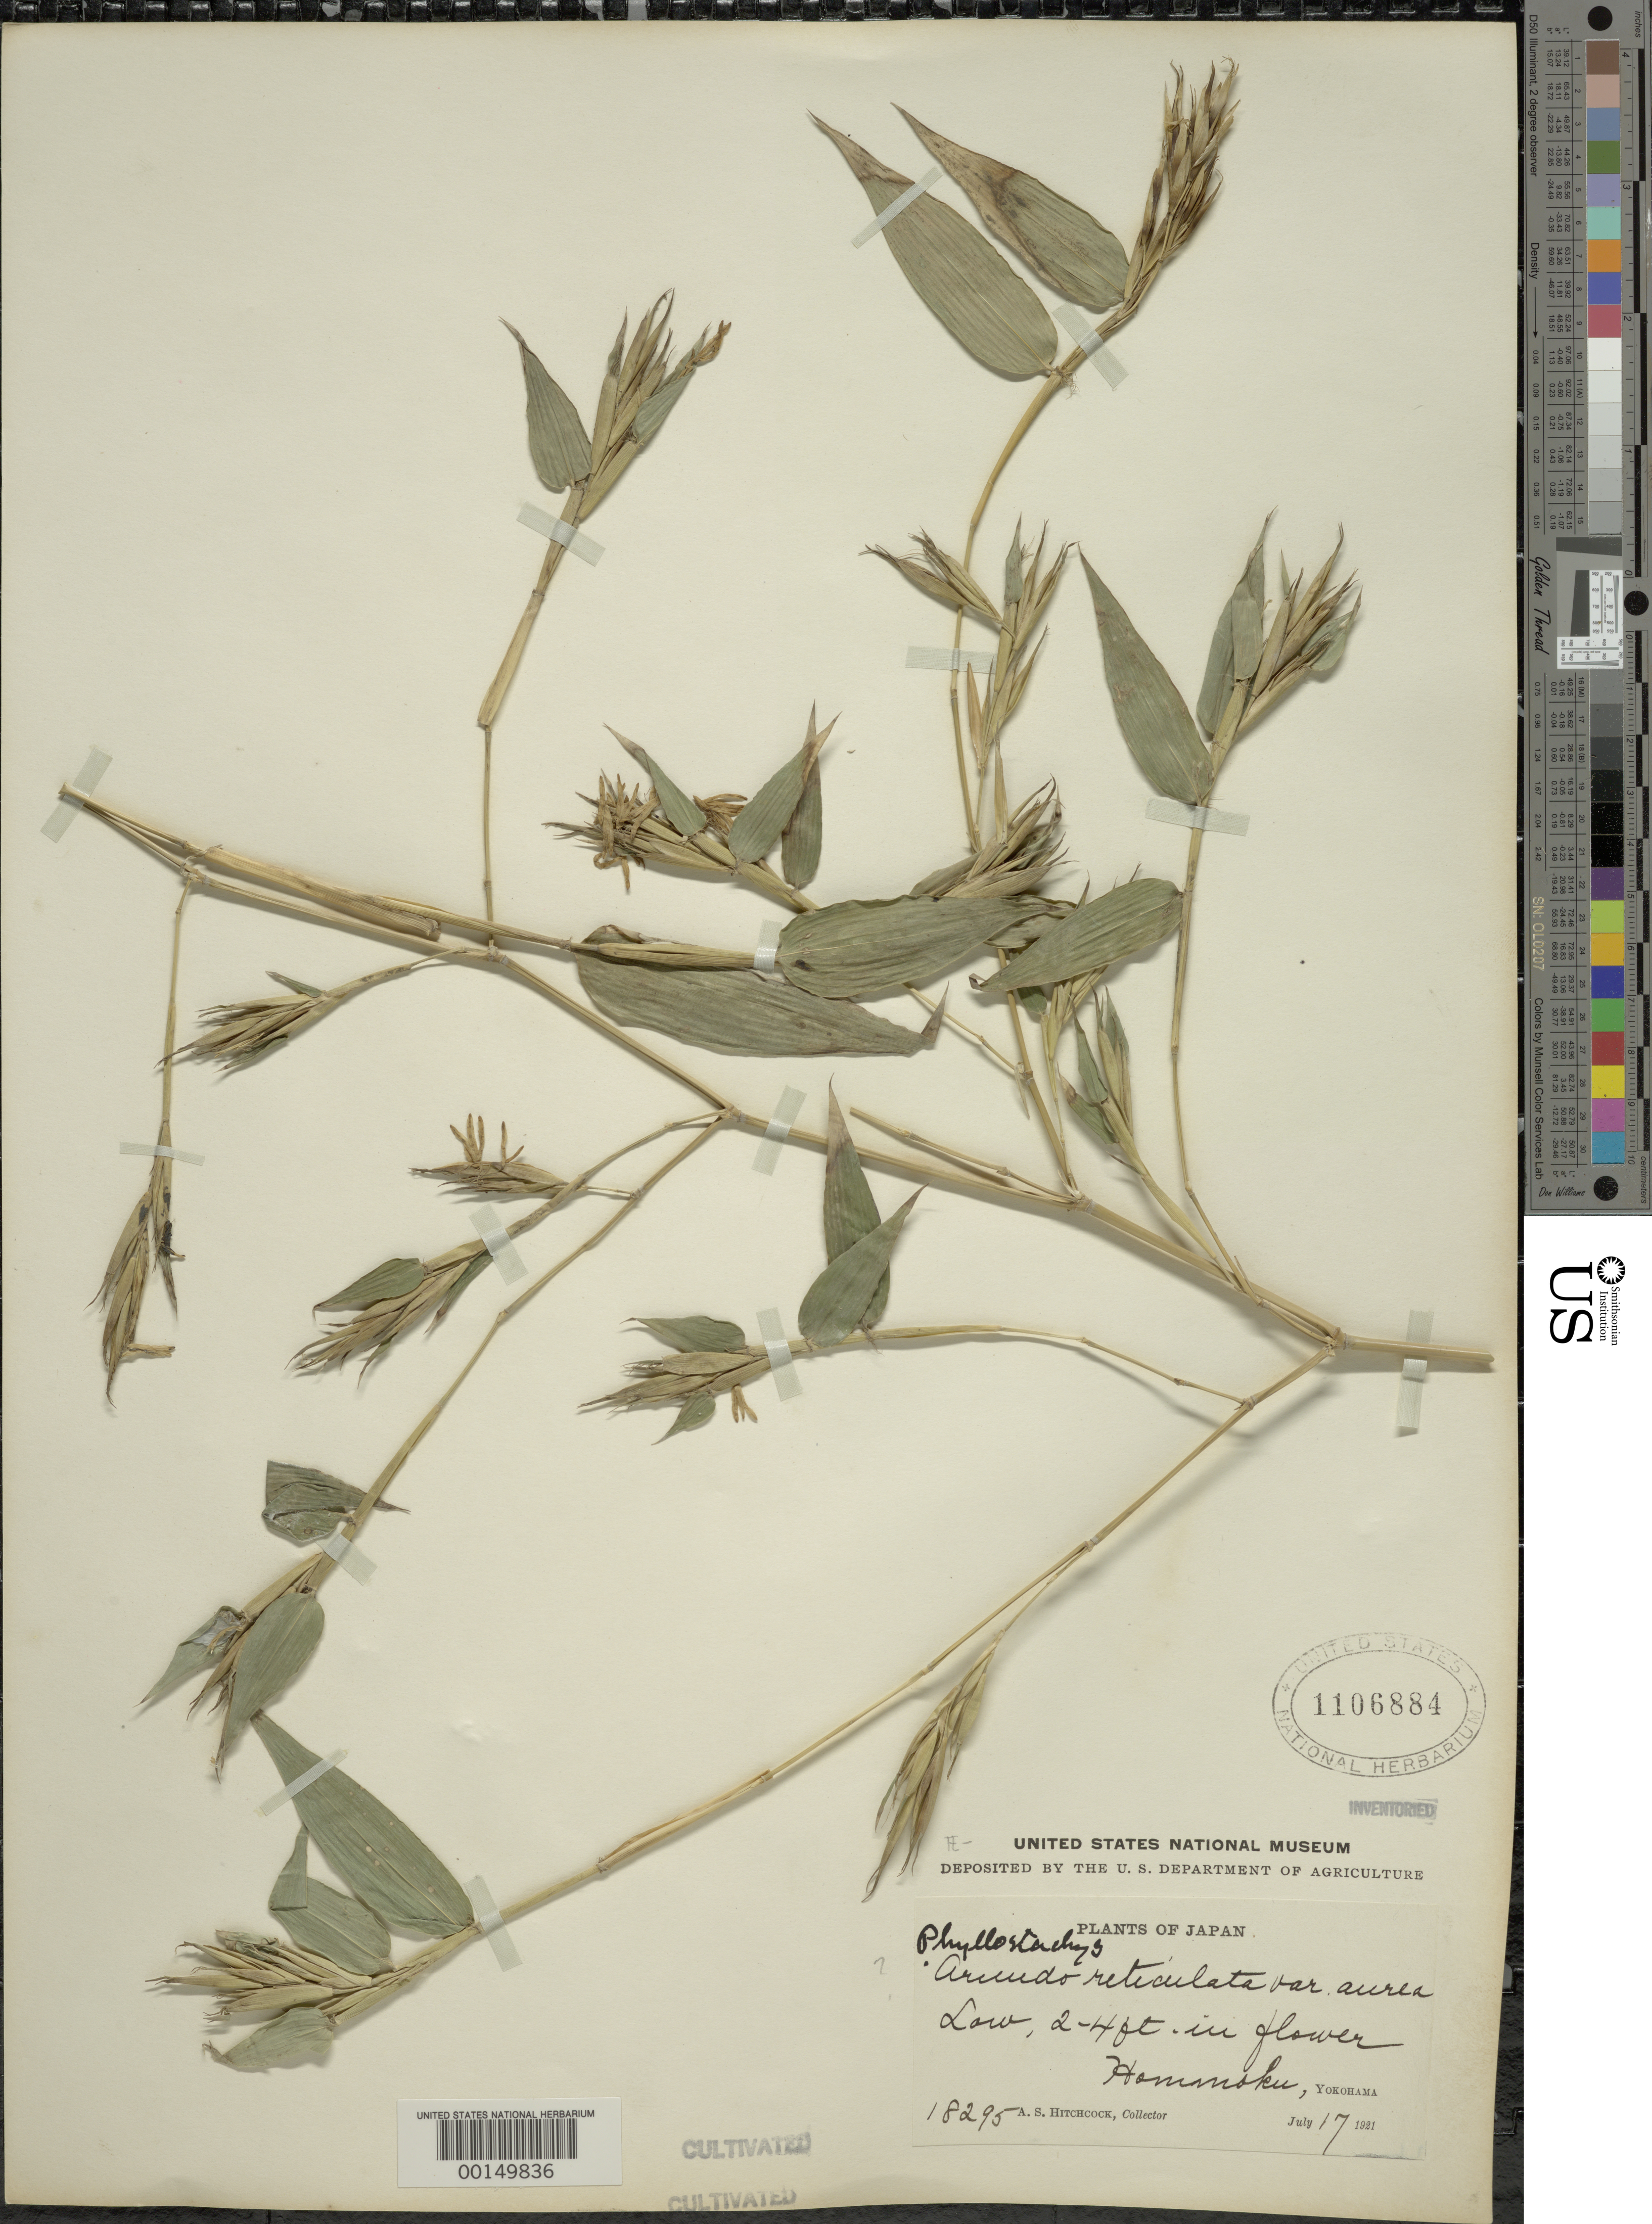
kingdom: Plantae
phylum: Tracheophyta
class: Liliopsida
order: Poales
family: Poaceae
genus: Phyllostachys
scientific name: Phyllostachys aurea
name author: Rivière & C. Rivière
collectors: A. S. Hitchcock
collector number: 18295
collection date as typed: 17 Jul 1921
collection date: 1921-07-17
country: Japan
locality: Hommoku, yokohama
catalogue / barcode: US 1106884